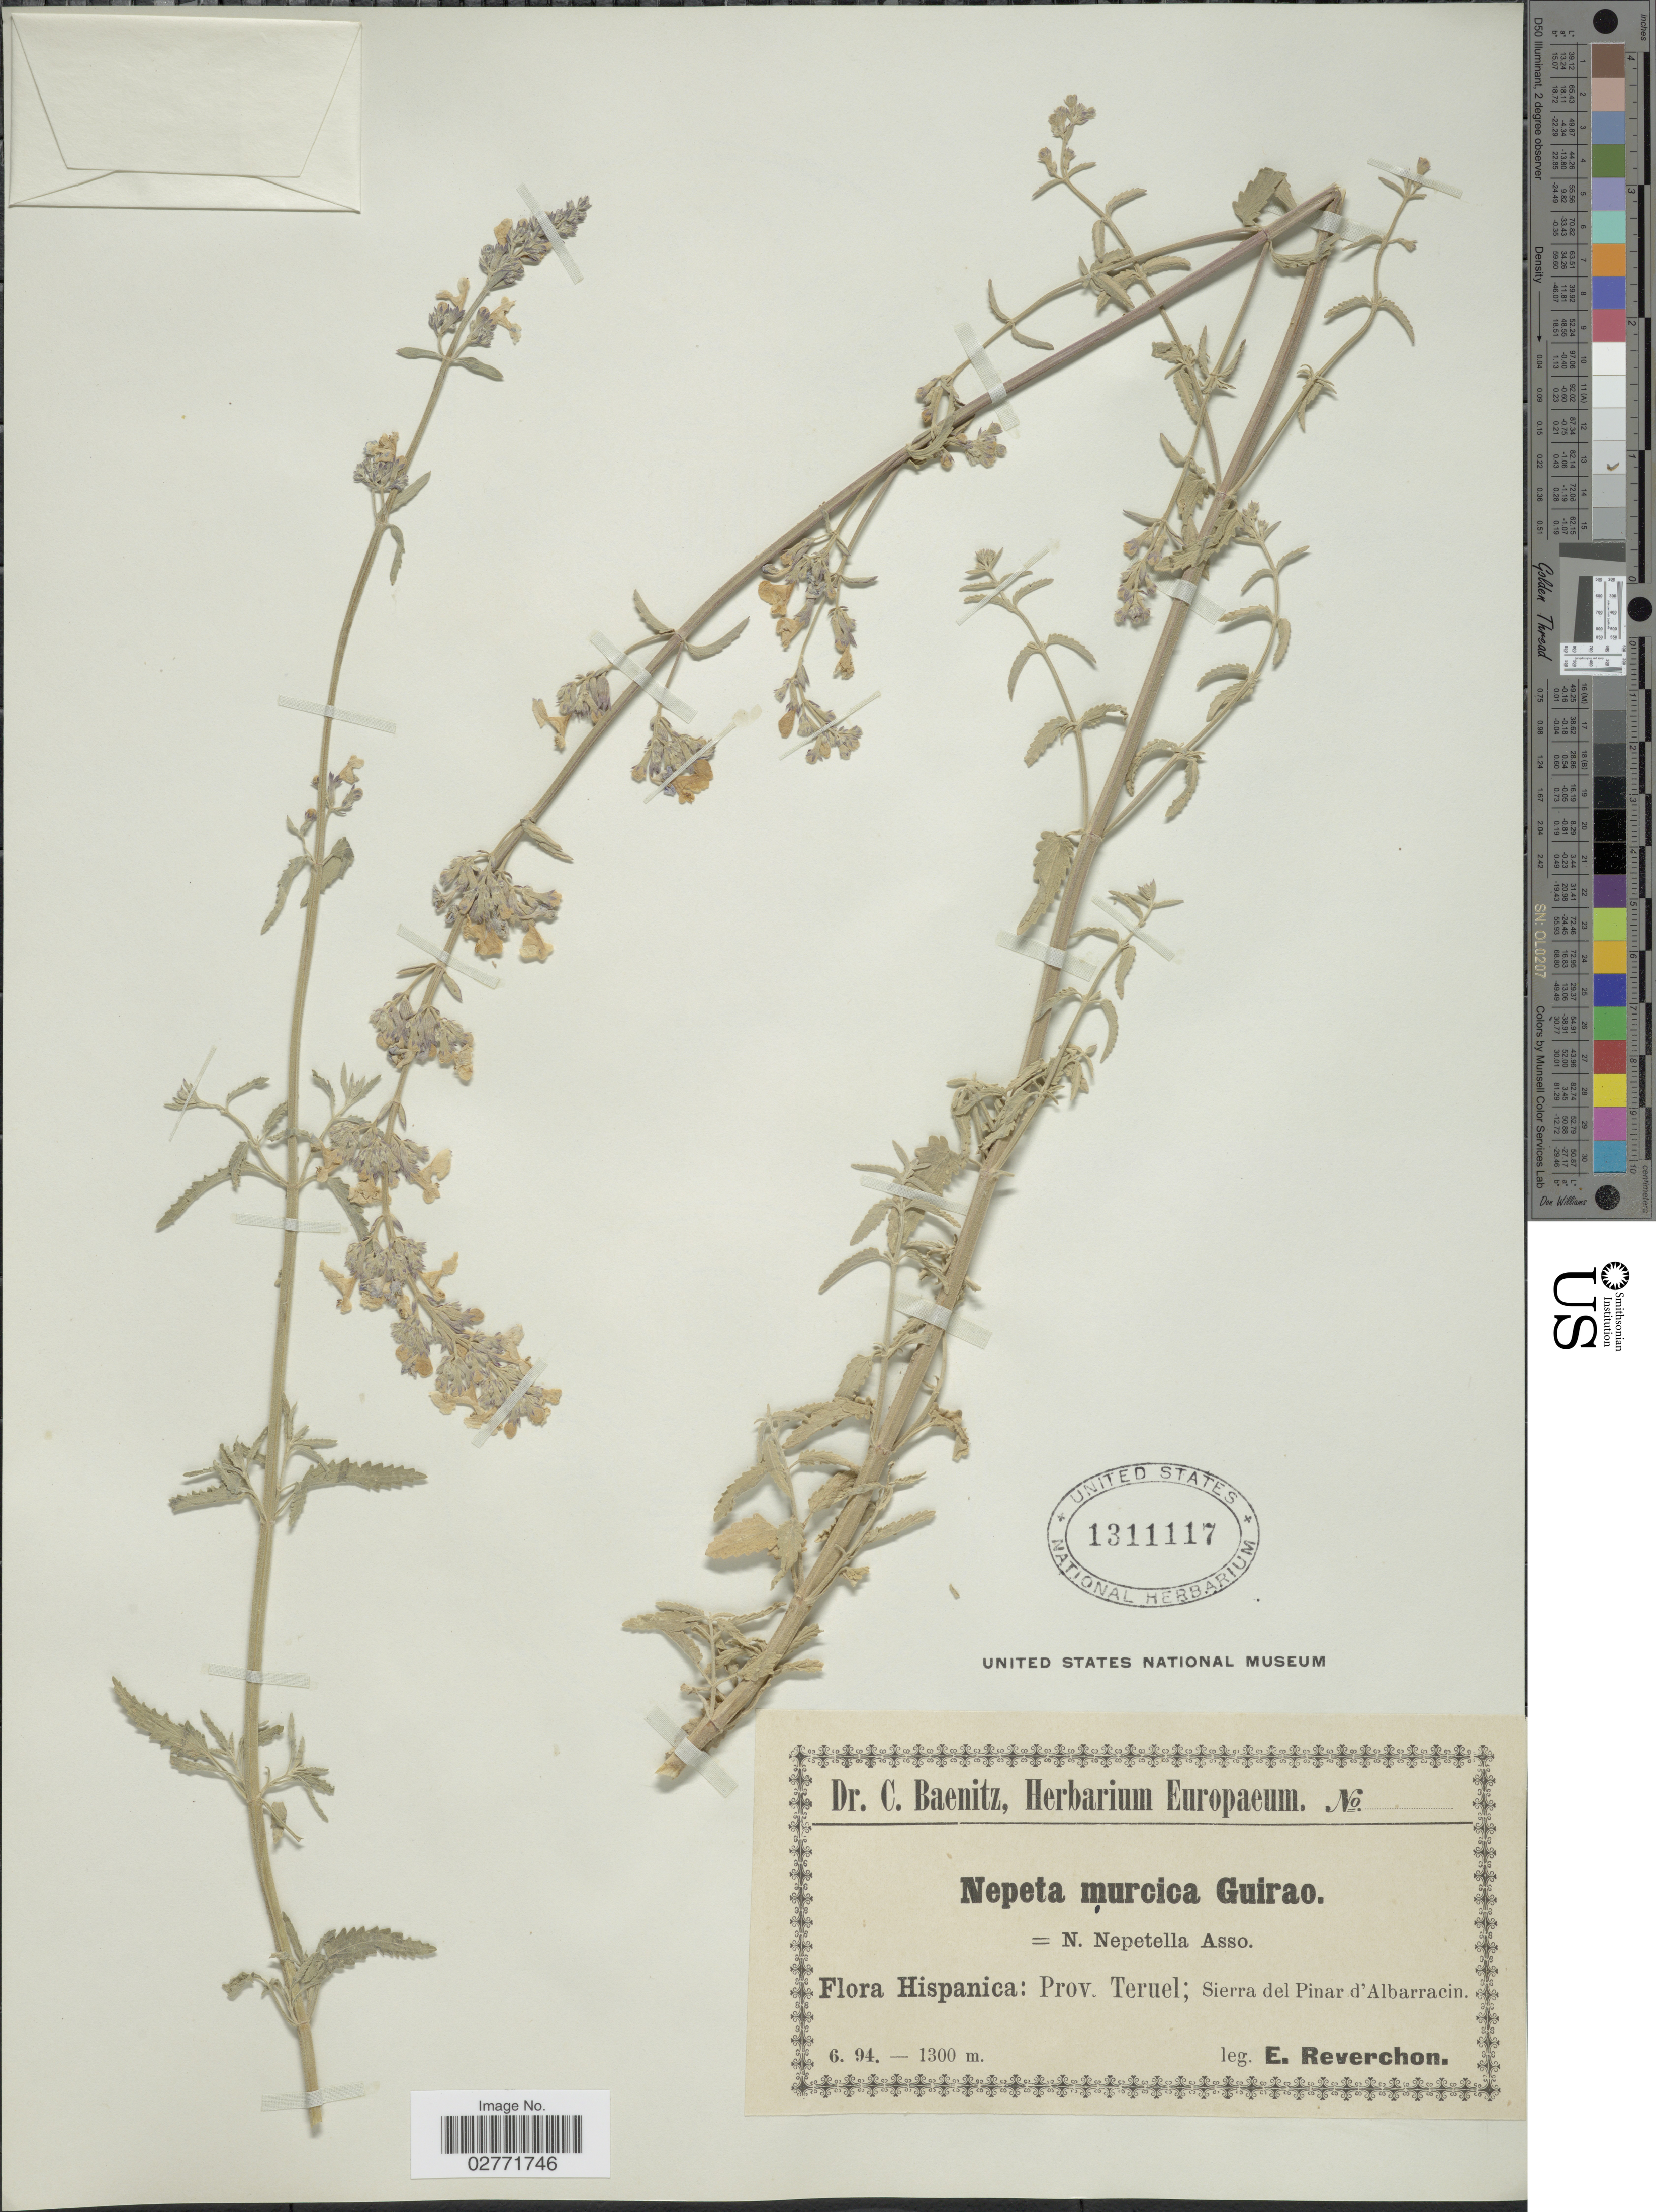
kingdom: Plantae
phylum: Tracheophyta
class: Magnoliopsida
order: Lamiales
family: Lamiaceae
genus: Nepeta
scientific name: Nepeta murcica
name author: Guirao ex Willk.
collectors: E. Reverchon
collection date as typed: Transcribed d/m/y: /6/94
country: Spain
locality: Hispanica: Prov. Teruel; Sierra del Pinar d'Albarracin.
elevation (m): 1300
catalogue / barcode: US 1311117